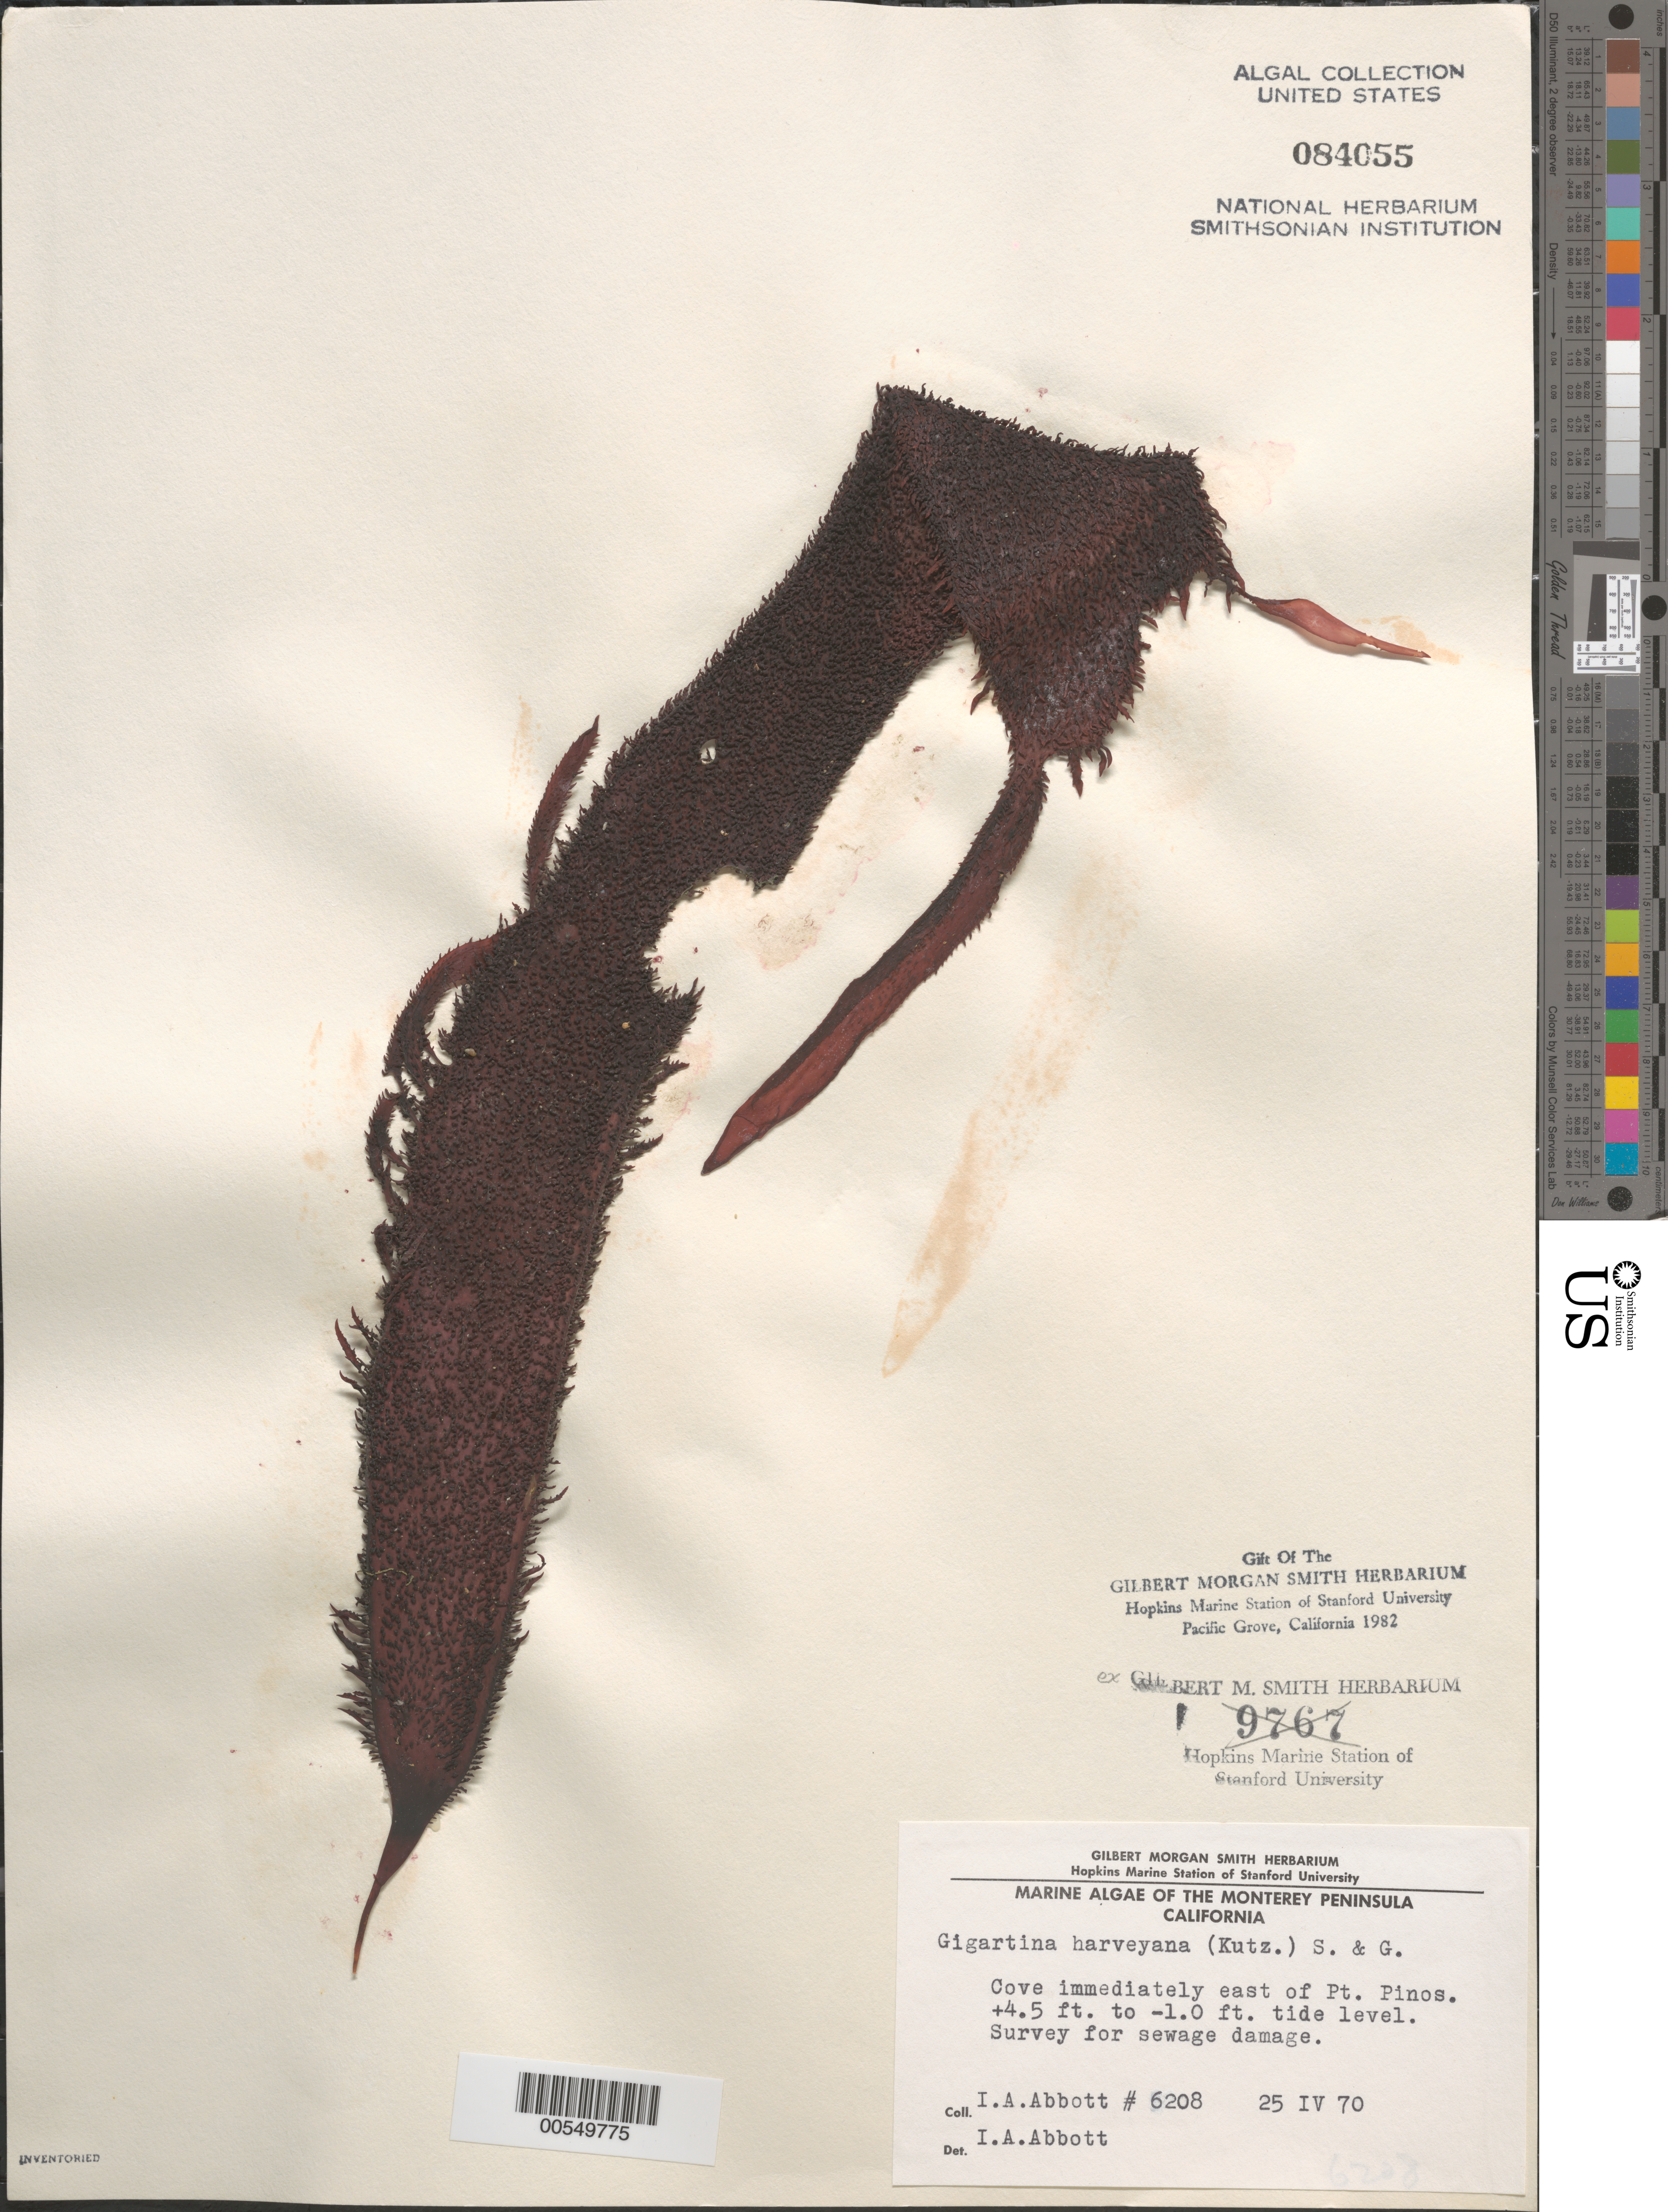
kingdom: Plantae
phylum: Rhodophyta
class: Florideophyceae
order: Gigartinales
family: Gigartinaceae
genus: Chondracanthus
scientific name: Chondracanthus harveyanus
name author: (Kütz.) Guiry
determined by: Algae name updating Project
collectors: I. A. Abbott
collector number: IAA 6208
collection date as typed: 25 Apr 1970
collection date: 1970-04-25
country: United States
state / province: California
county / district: Monterey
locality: Cove just east of Point Pinos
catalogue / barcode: US 84055